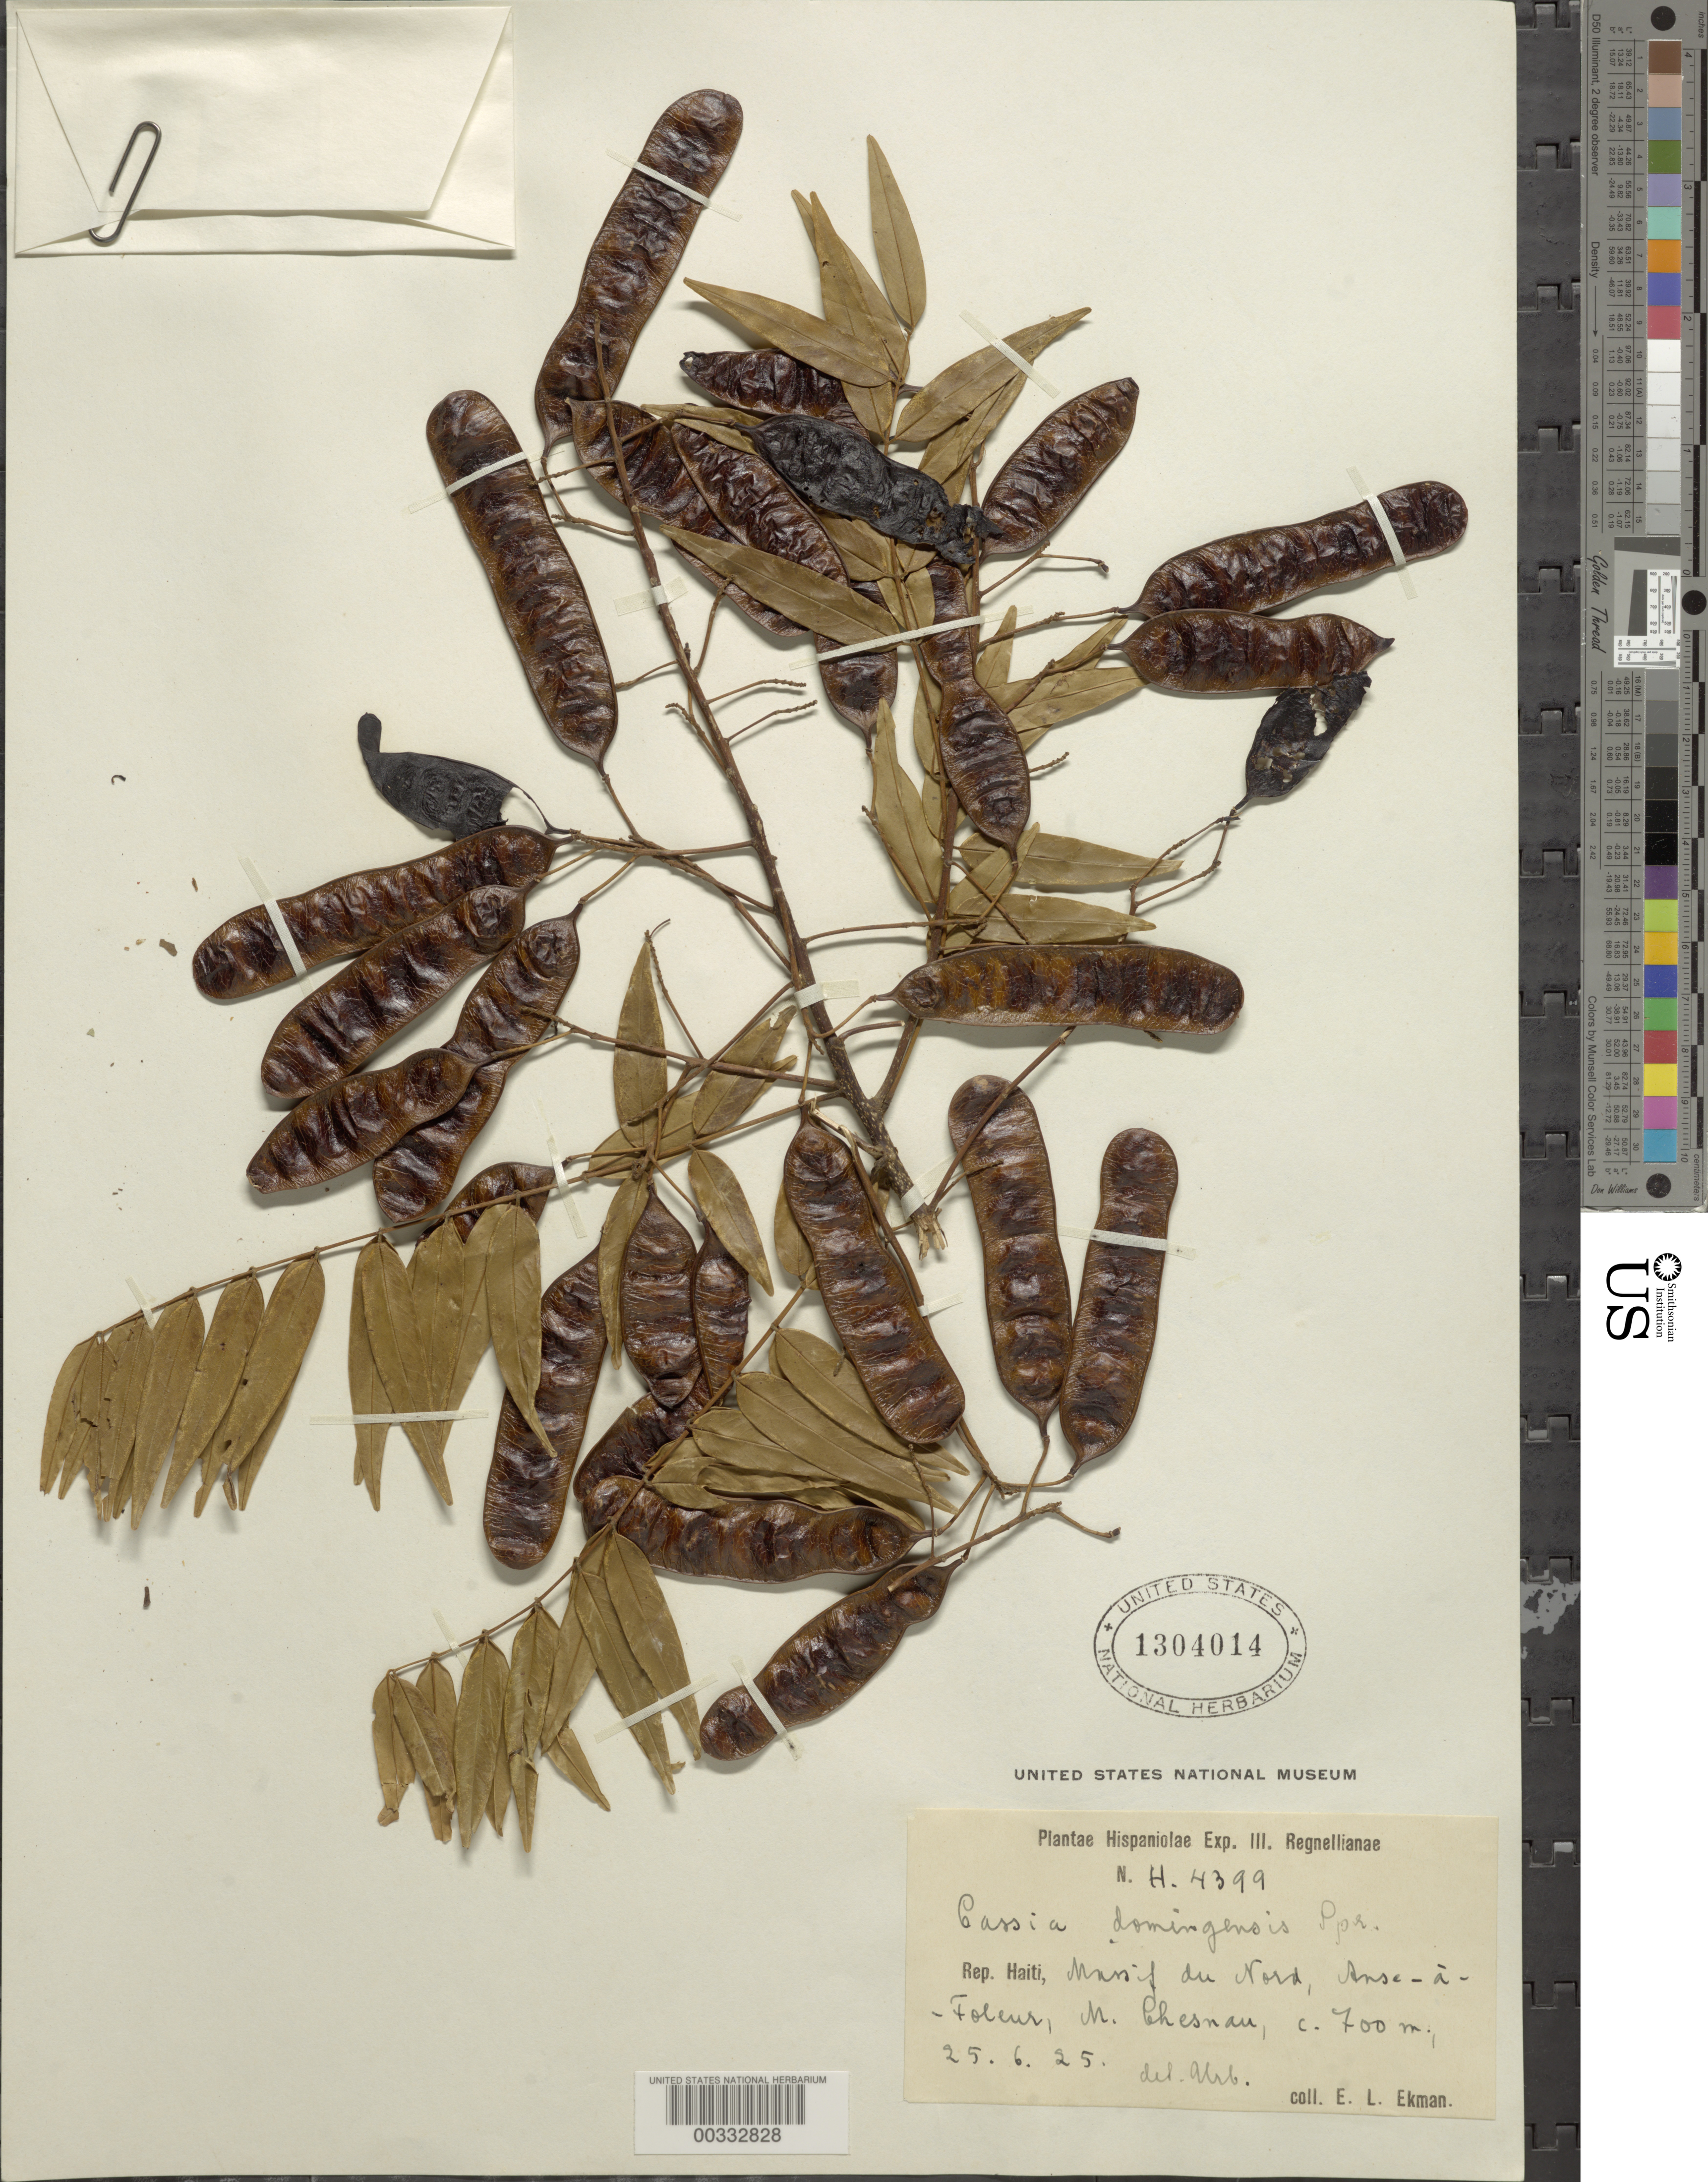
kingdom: Plantae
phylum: Tracheophyta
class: Magnoliopsida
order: Fabales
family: Fabaceae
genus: Senna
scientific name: Senna domingensis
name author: (Spreng.) H.S. Irwin & Barneby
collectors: E. L. Ekman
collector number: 4399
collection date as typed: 25 Jun 1925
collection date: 1925-06-25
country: Haiti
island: Hispaniola Island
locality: Massif du nord, anse-a-foleur, m. chesnau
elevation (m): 700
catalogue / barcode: US 1304014